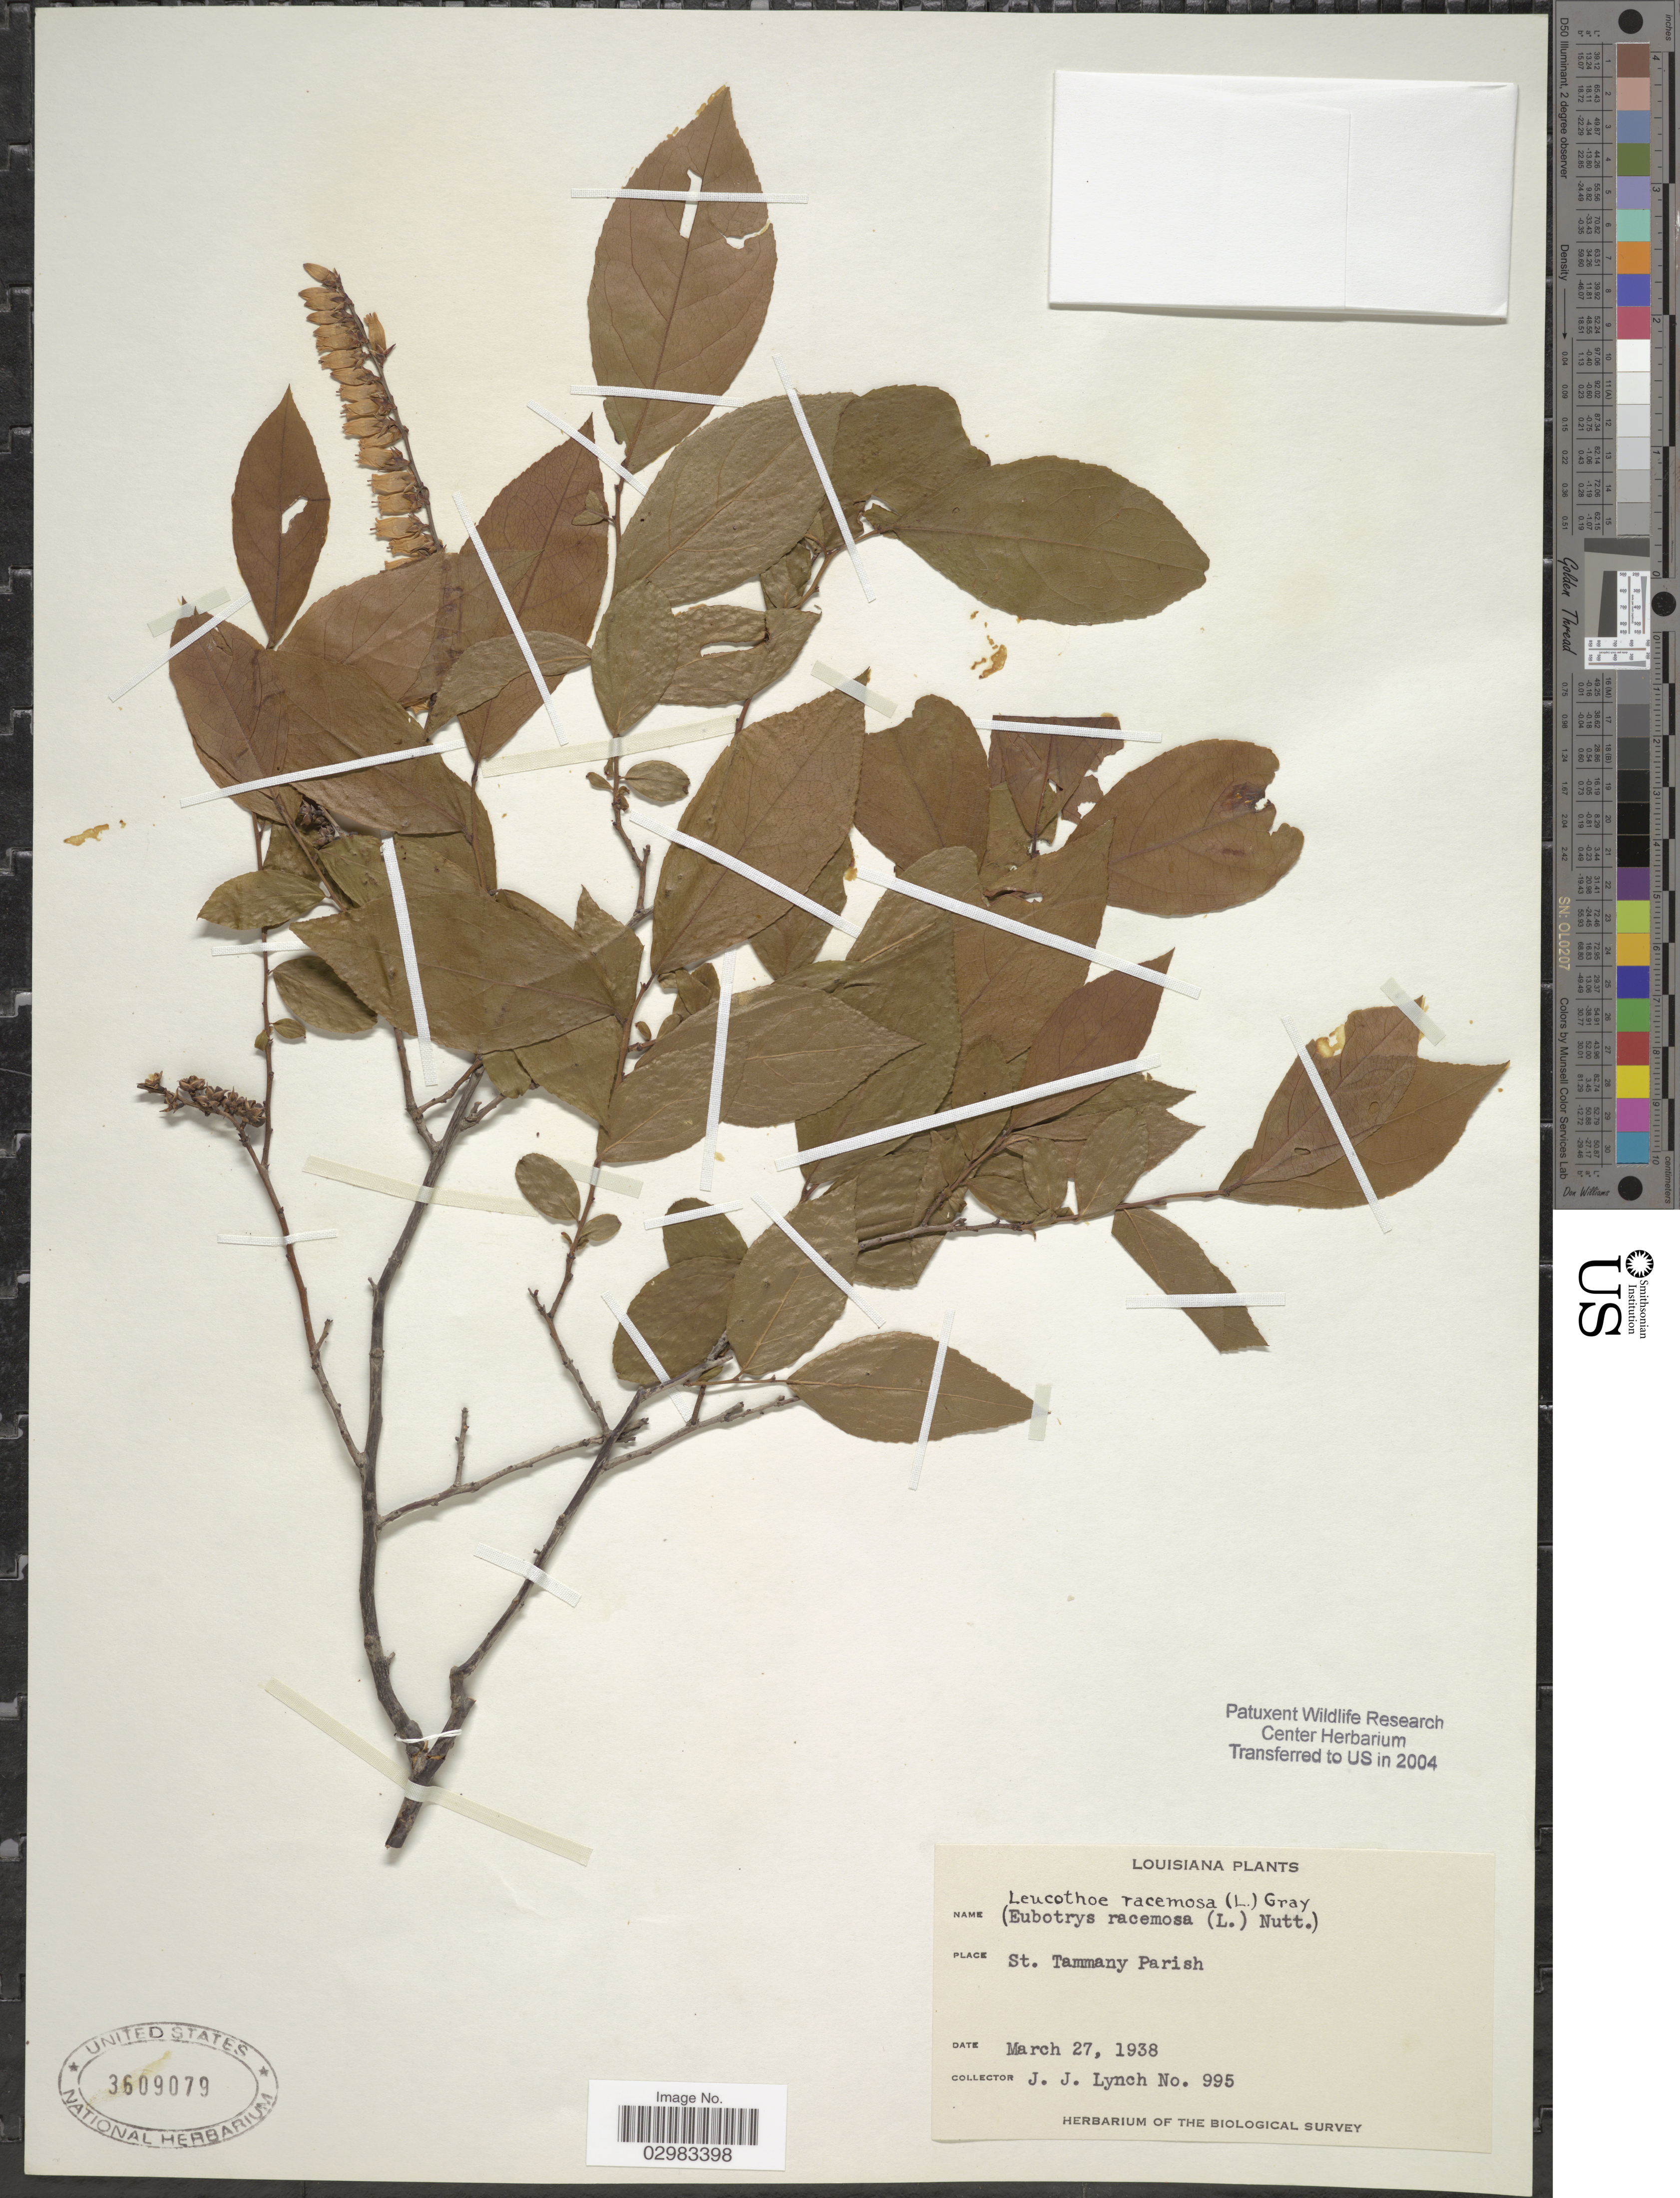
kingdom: Plantae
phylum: Tracheophyta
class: Magnoliopsida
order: Ericales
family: Ericaceae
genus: Leucothoe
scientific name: Leucothoë racemosa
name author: (L.) A. Gray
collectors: J. Lynch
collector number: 995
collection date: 1938-03-27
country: United States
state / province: Louisiana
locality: St. Tammany Parish.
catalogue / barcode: US 3609079